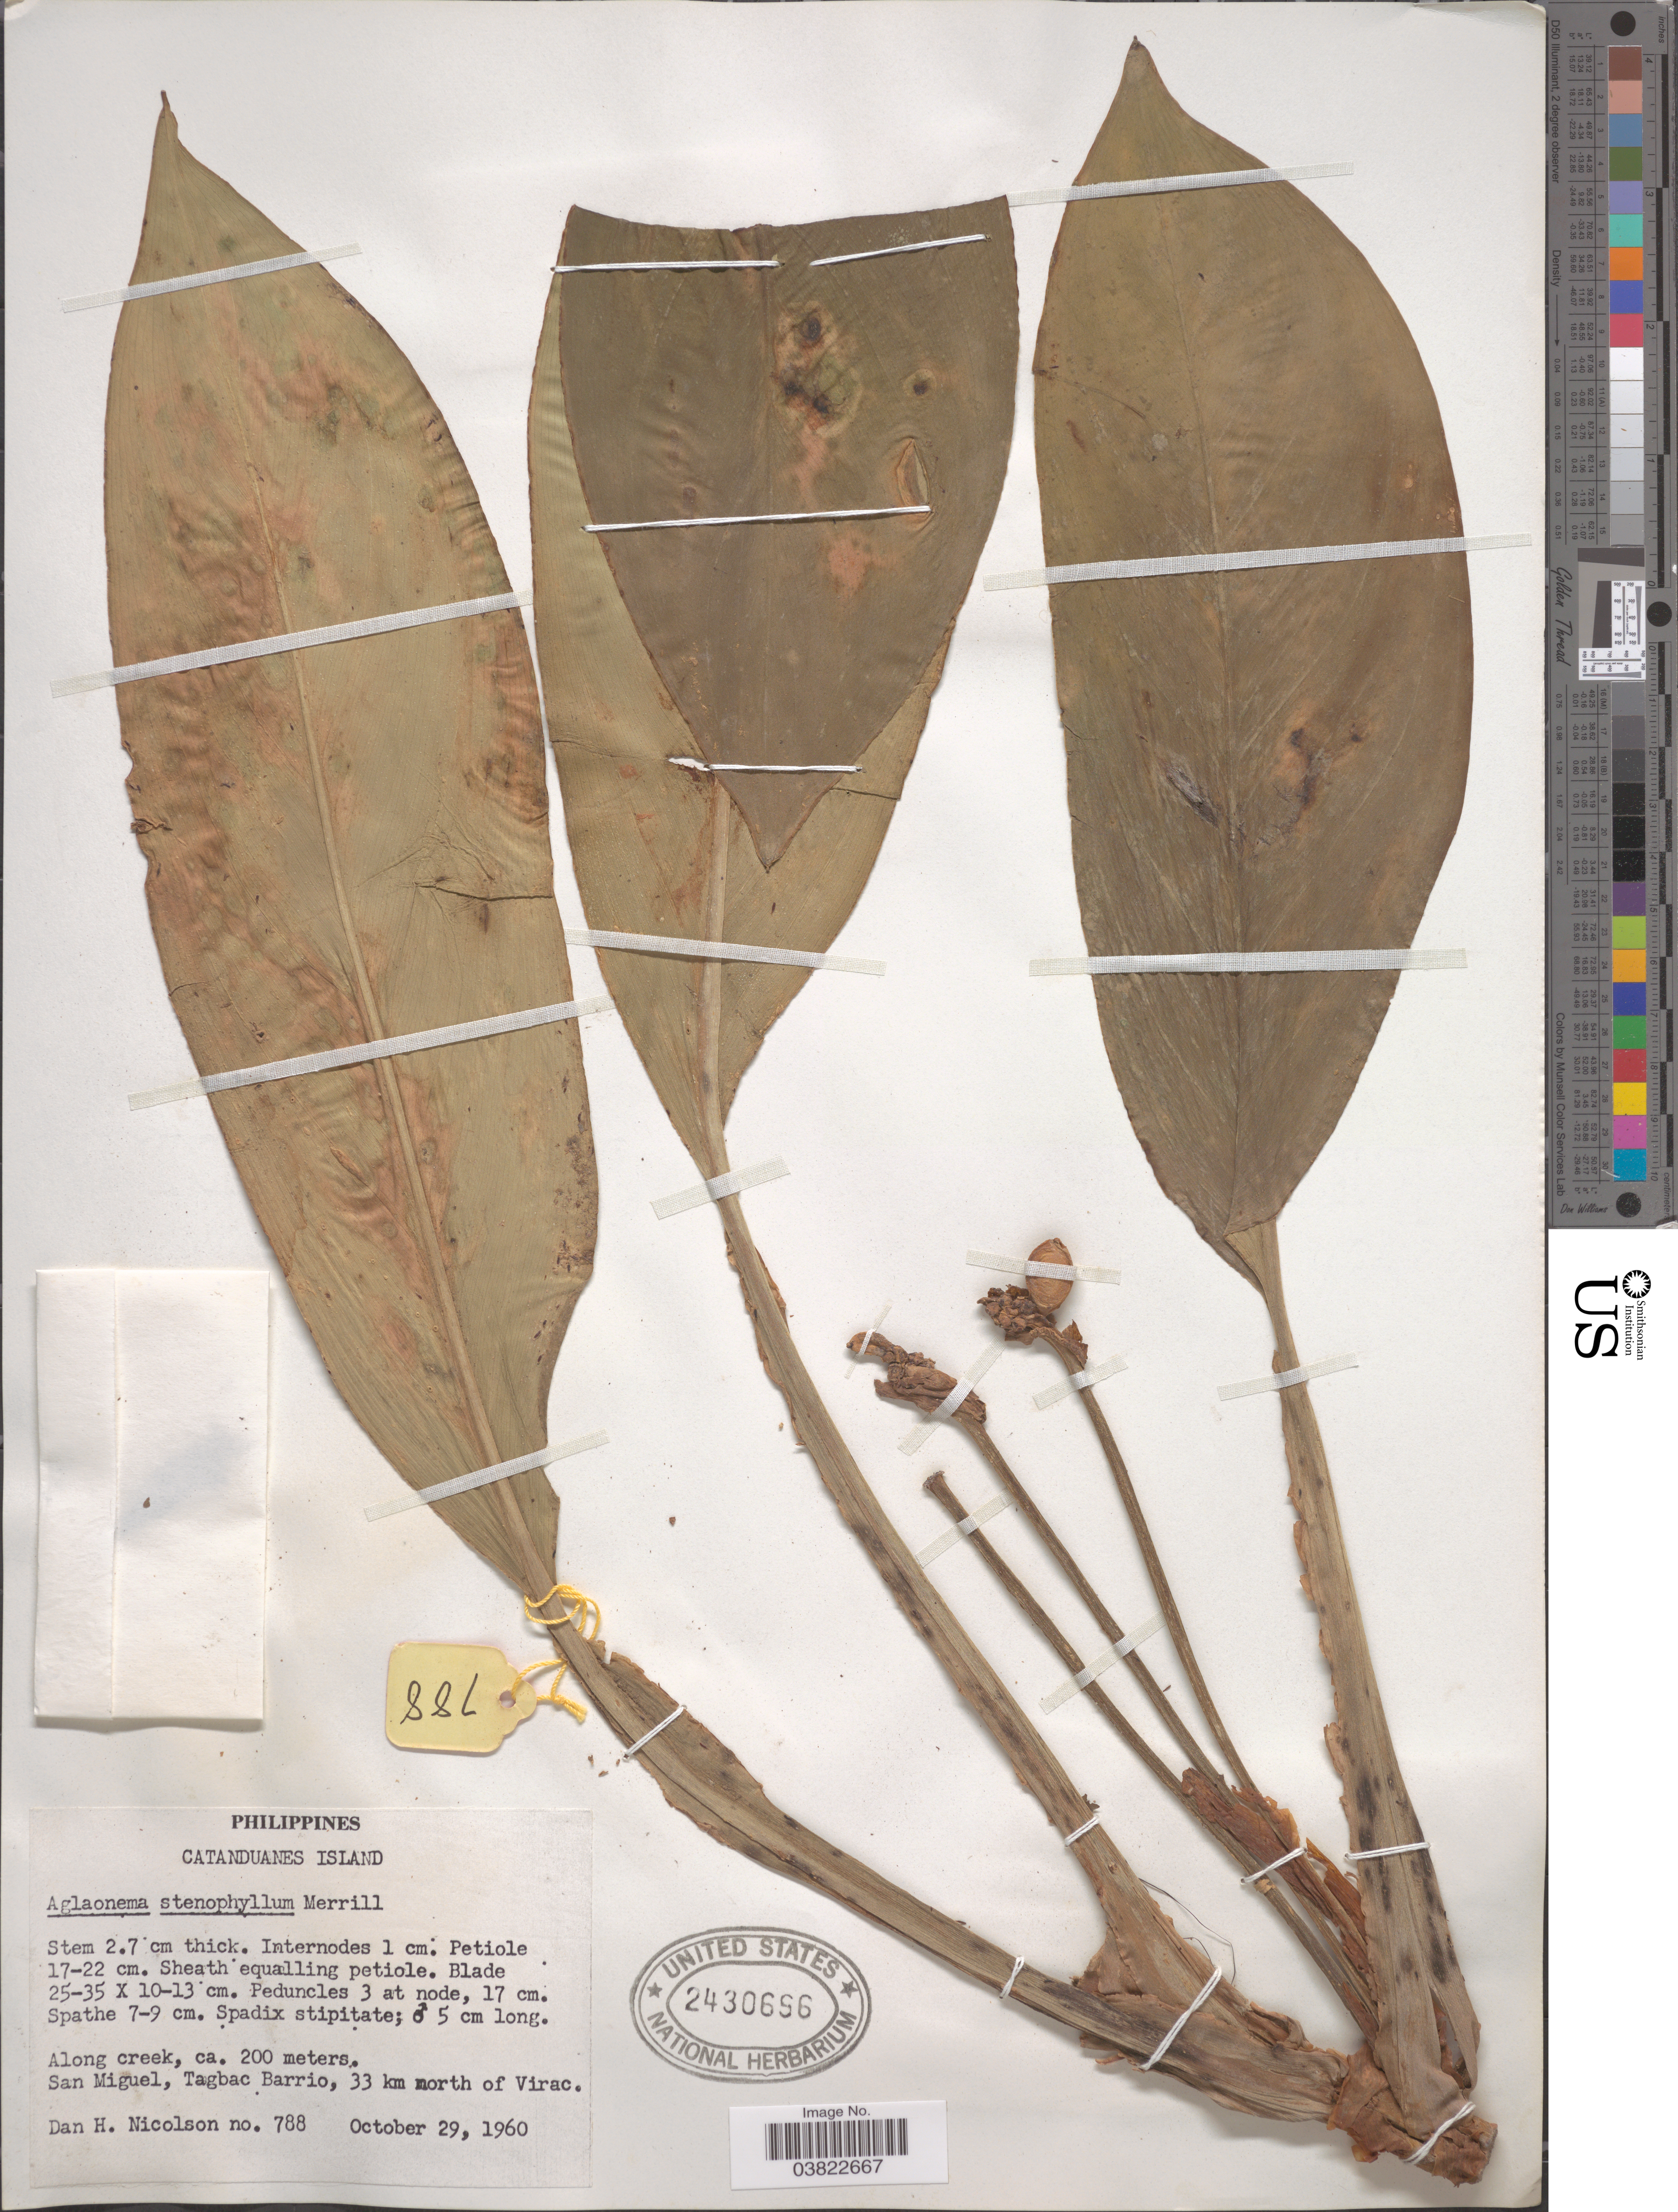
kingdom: Plantae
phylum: Tracheophyta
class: Liliopsida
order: Alismatales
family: Araceae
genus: Aglaonema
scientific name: Aglaonema stenophyllum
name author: Merr.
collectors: D. H. Nicolson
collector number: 788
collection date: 1960-10-29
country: Philippines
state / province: Bicol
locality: Catanduanes Island. San Miguel, Tagbac Barrio, 33 km north of Virac.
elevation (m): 200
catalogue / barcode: US 2430696